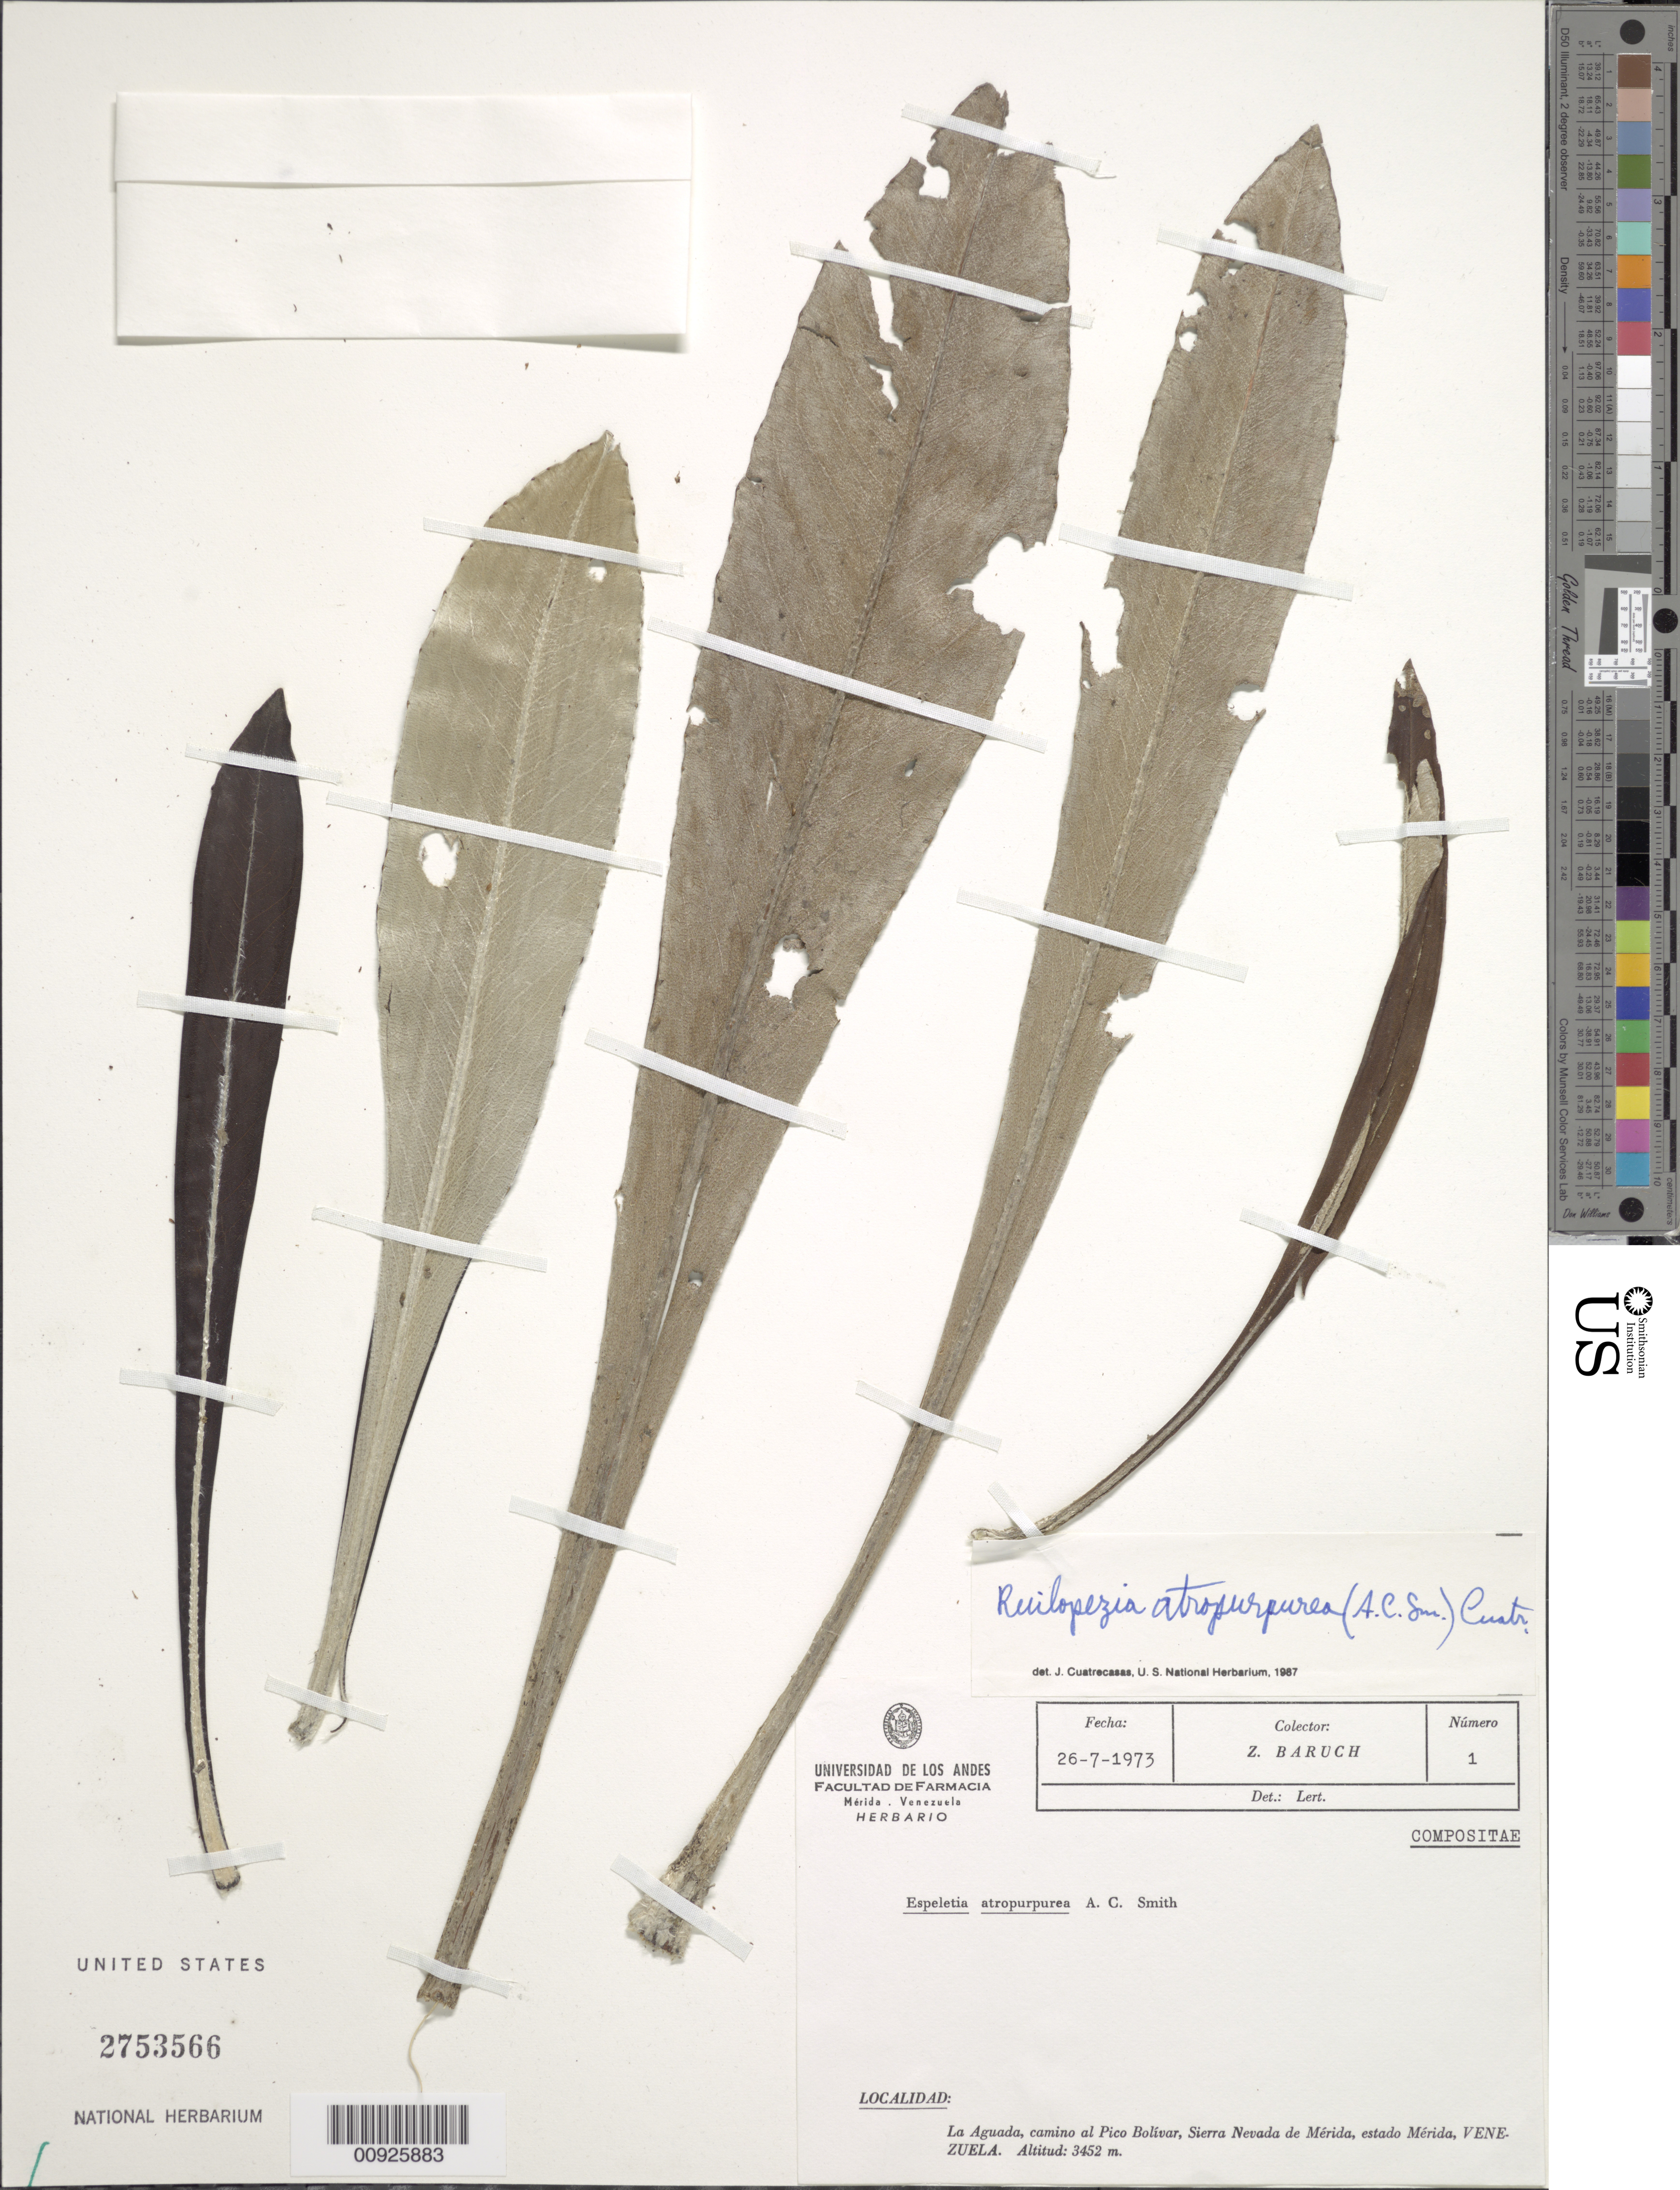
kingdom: Plantae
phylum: Tracheophyta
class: Magnoliopsida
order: Asterales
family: Asteraceae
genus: Ruilopezia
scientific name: Ruilopezia atropurpurea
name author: (A.C. Sm.) Cuatrec.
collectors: Z. Baruch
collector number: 1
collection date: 1973-07-26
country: Venezuela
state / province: Mérida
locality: Sierra Nevada de Mérida, La Aguada, camino al Pico Bolívar.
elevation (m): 3452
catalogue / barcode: US 2753566